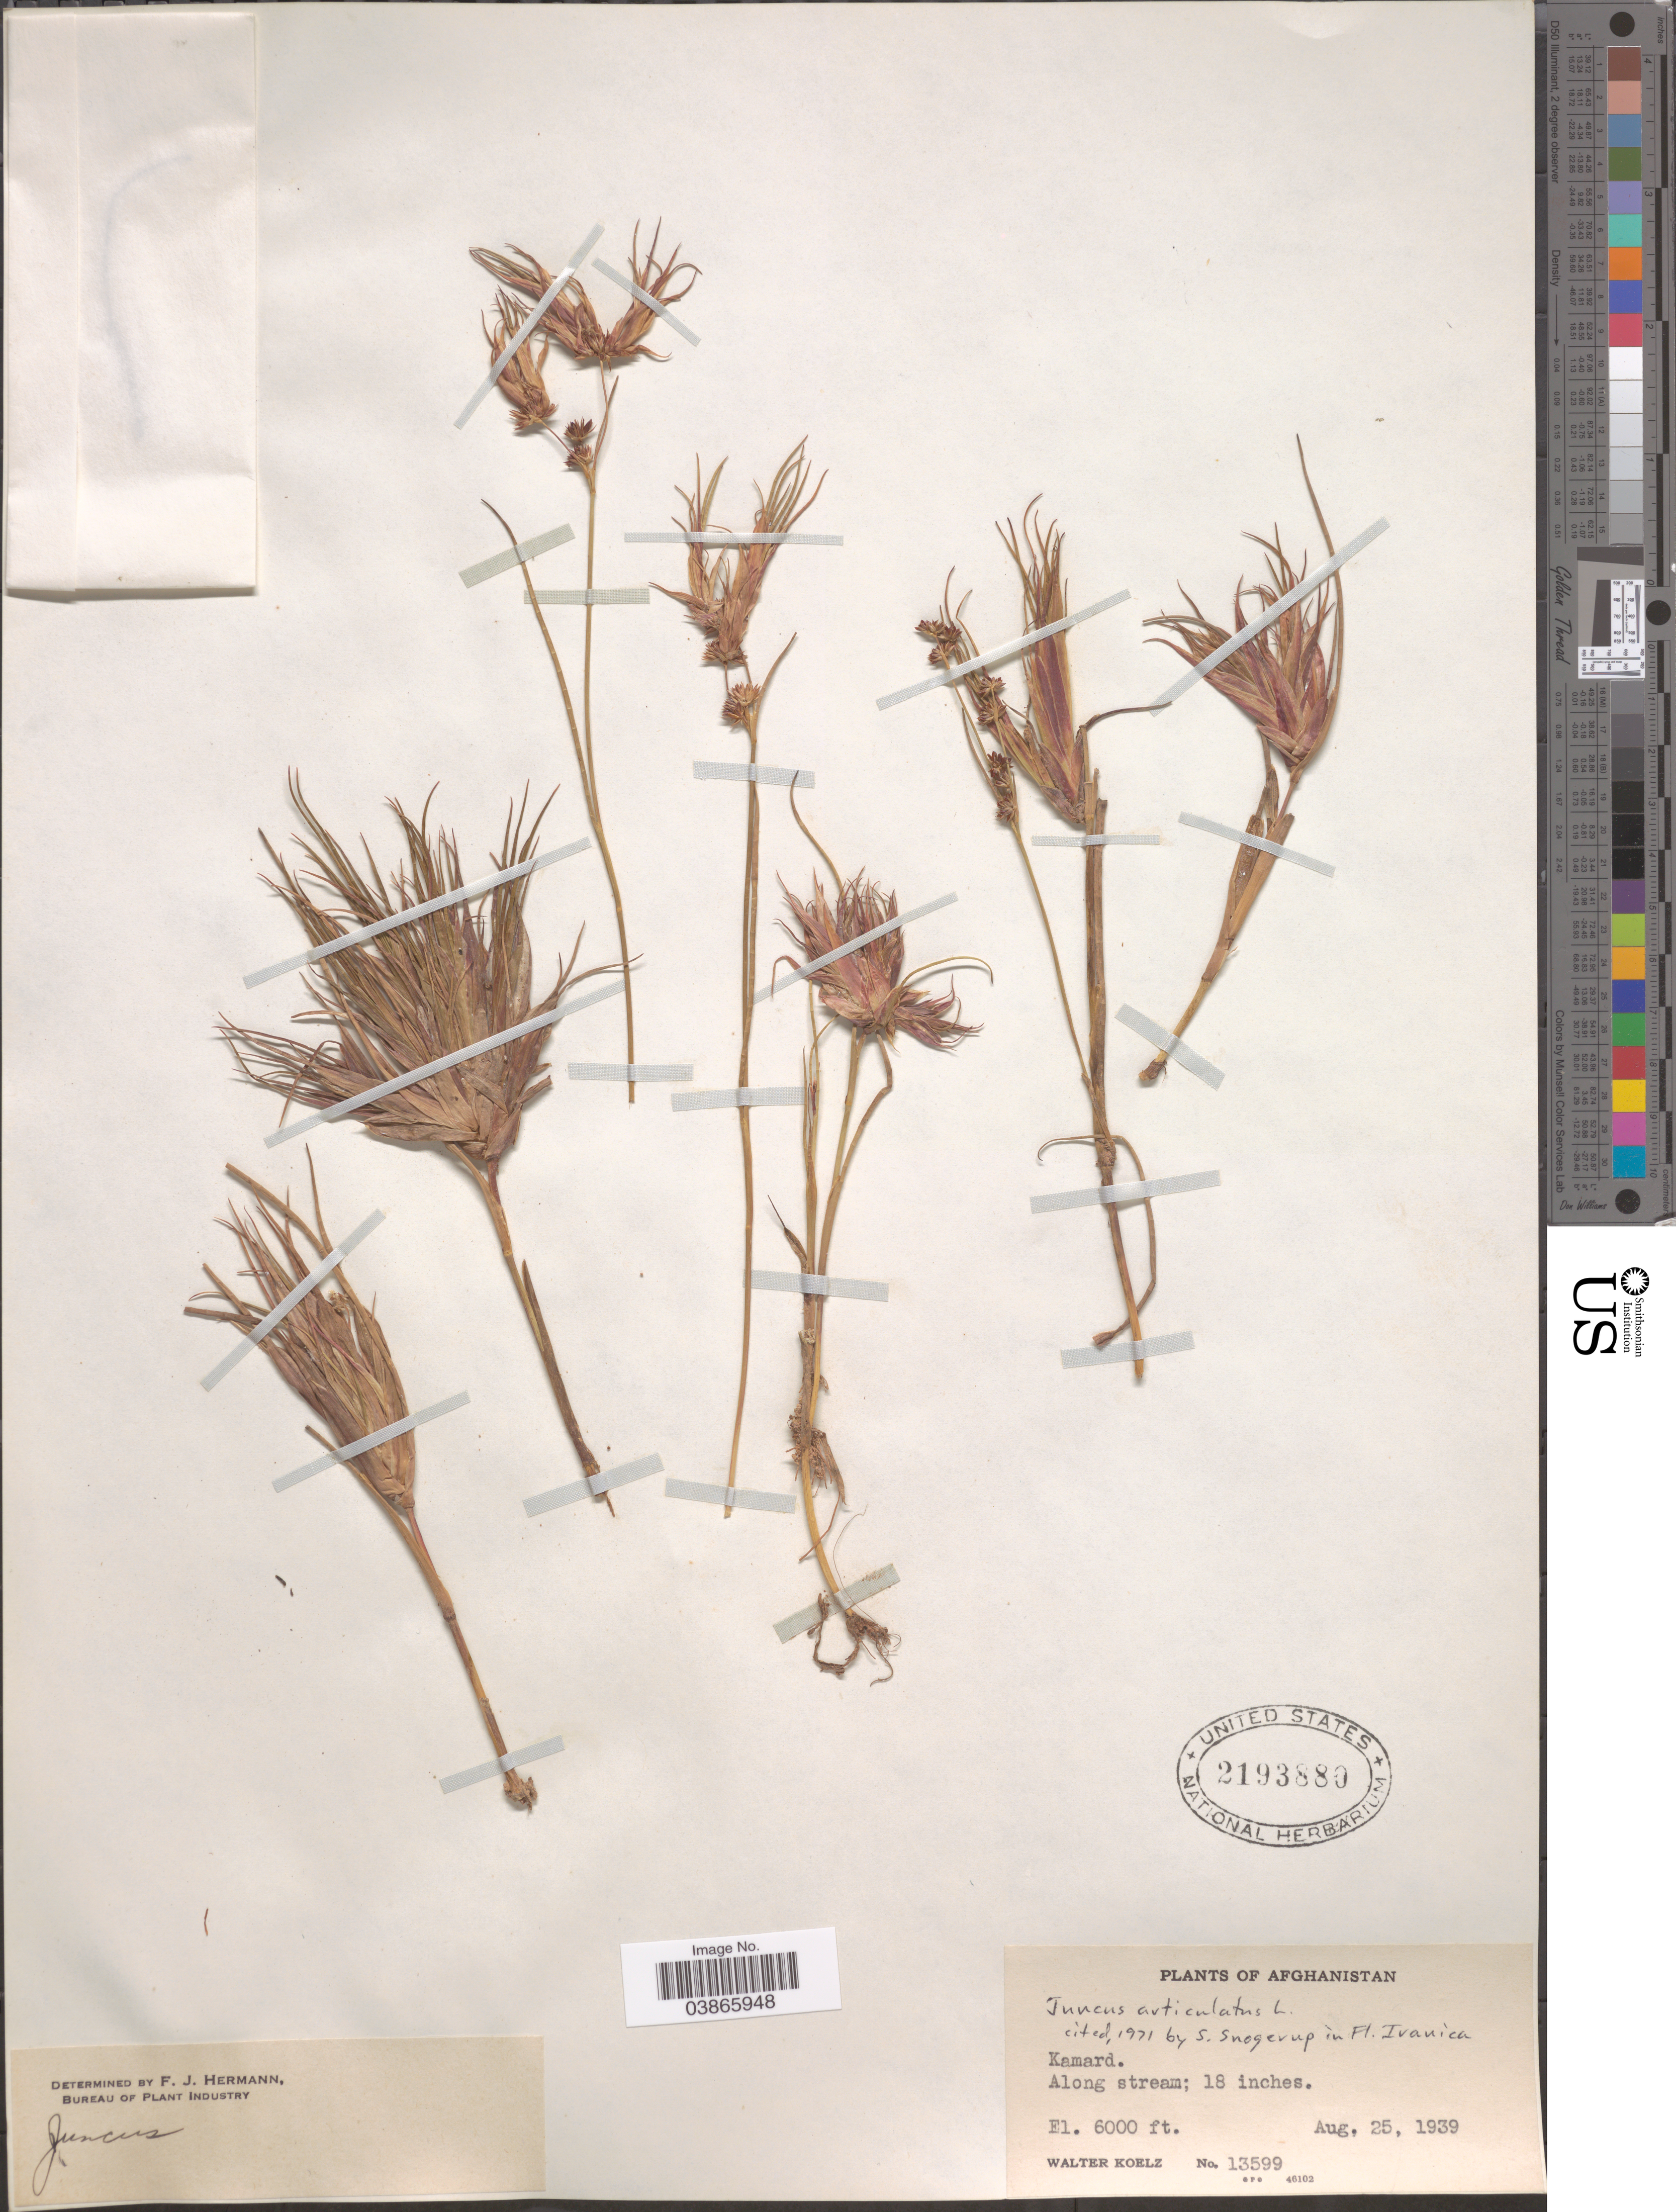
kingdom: Plantae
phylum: Tracheophyta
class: Liliopsida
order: Poales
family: Juncaceae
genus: Juncus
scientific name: Juncus articulatus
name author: L.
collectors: W. N. Koelz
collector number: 13599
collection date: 1939-08-25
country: Afghanistan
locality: Kamard. Along stream.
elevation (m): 1829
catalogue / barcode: US 2193880